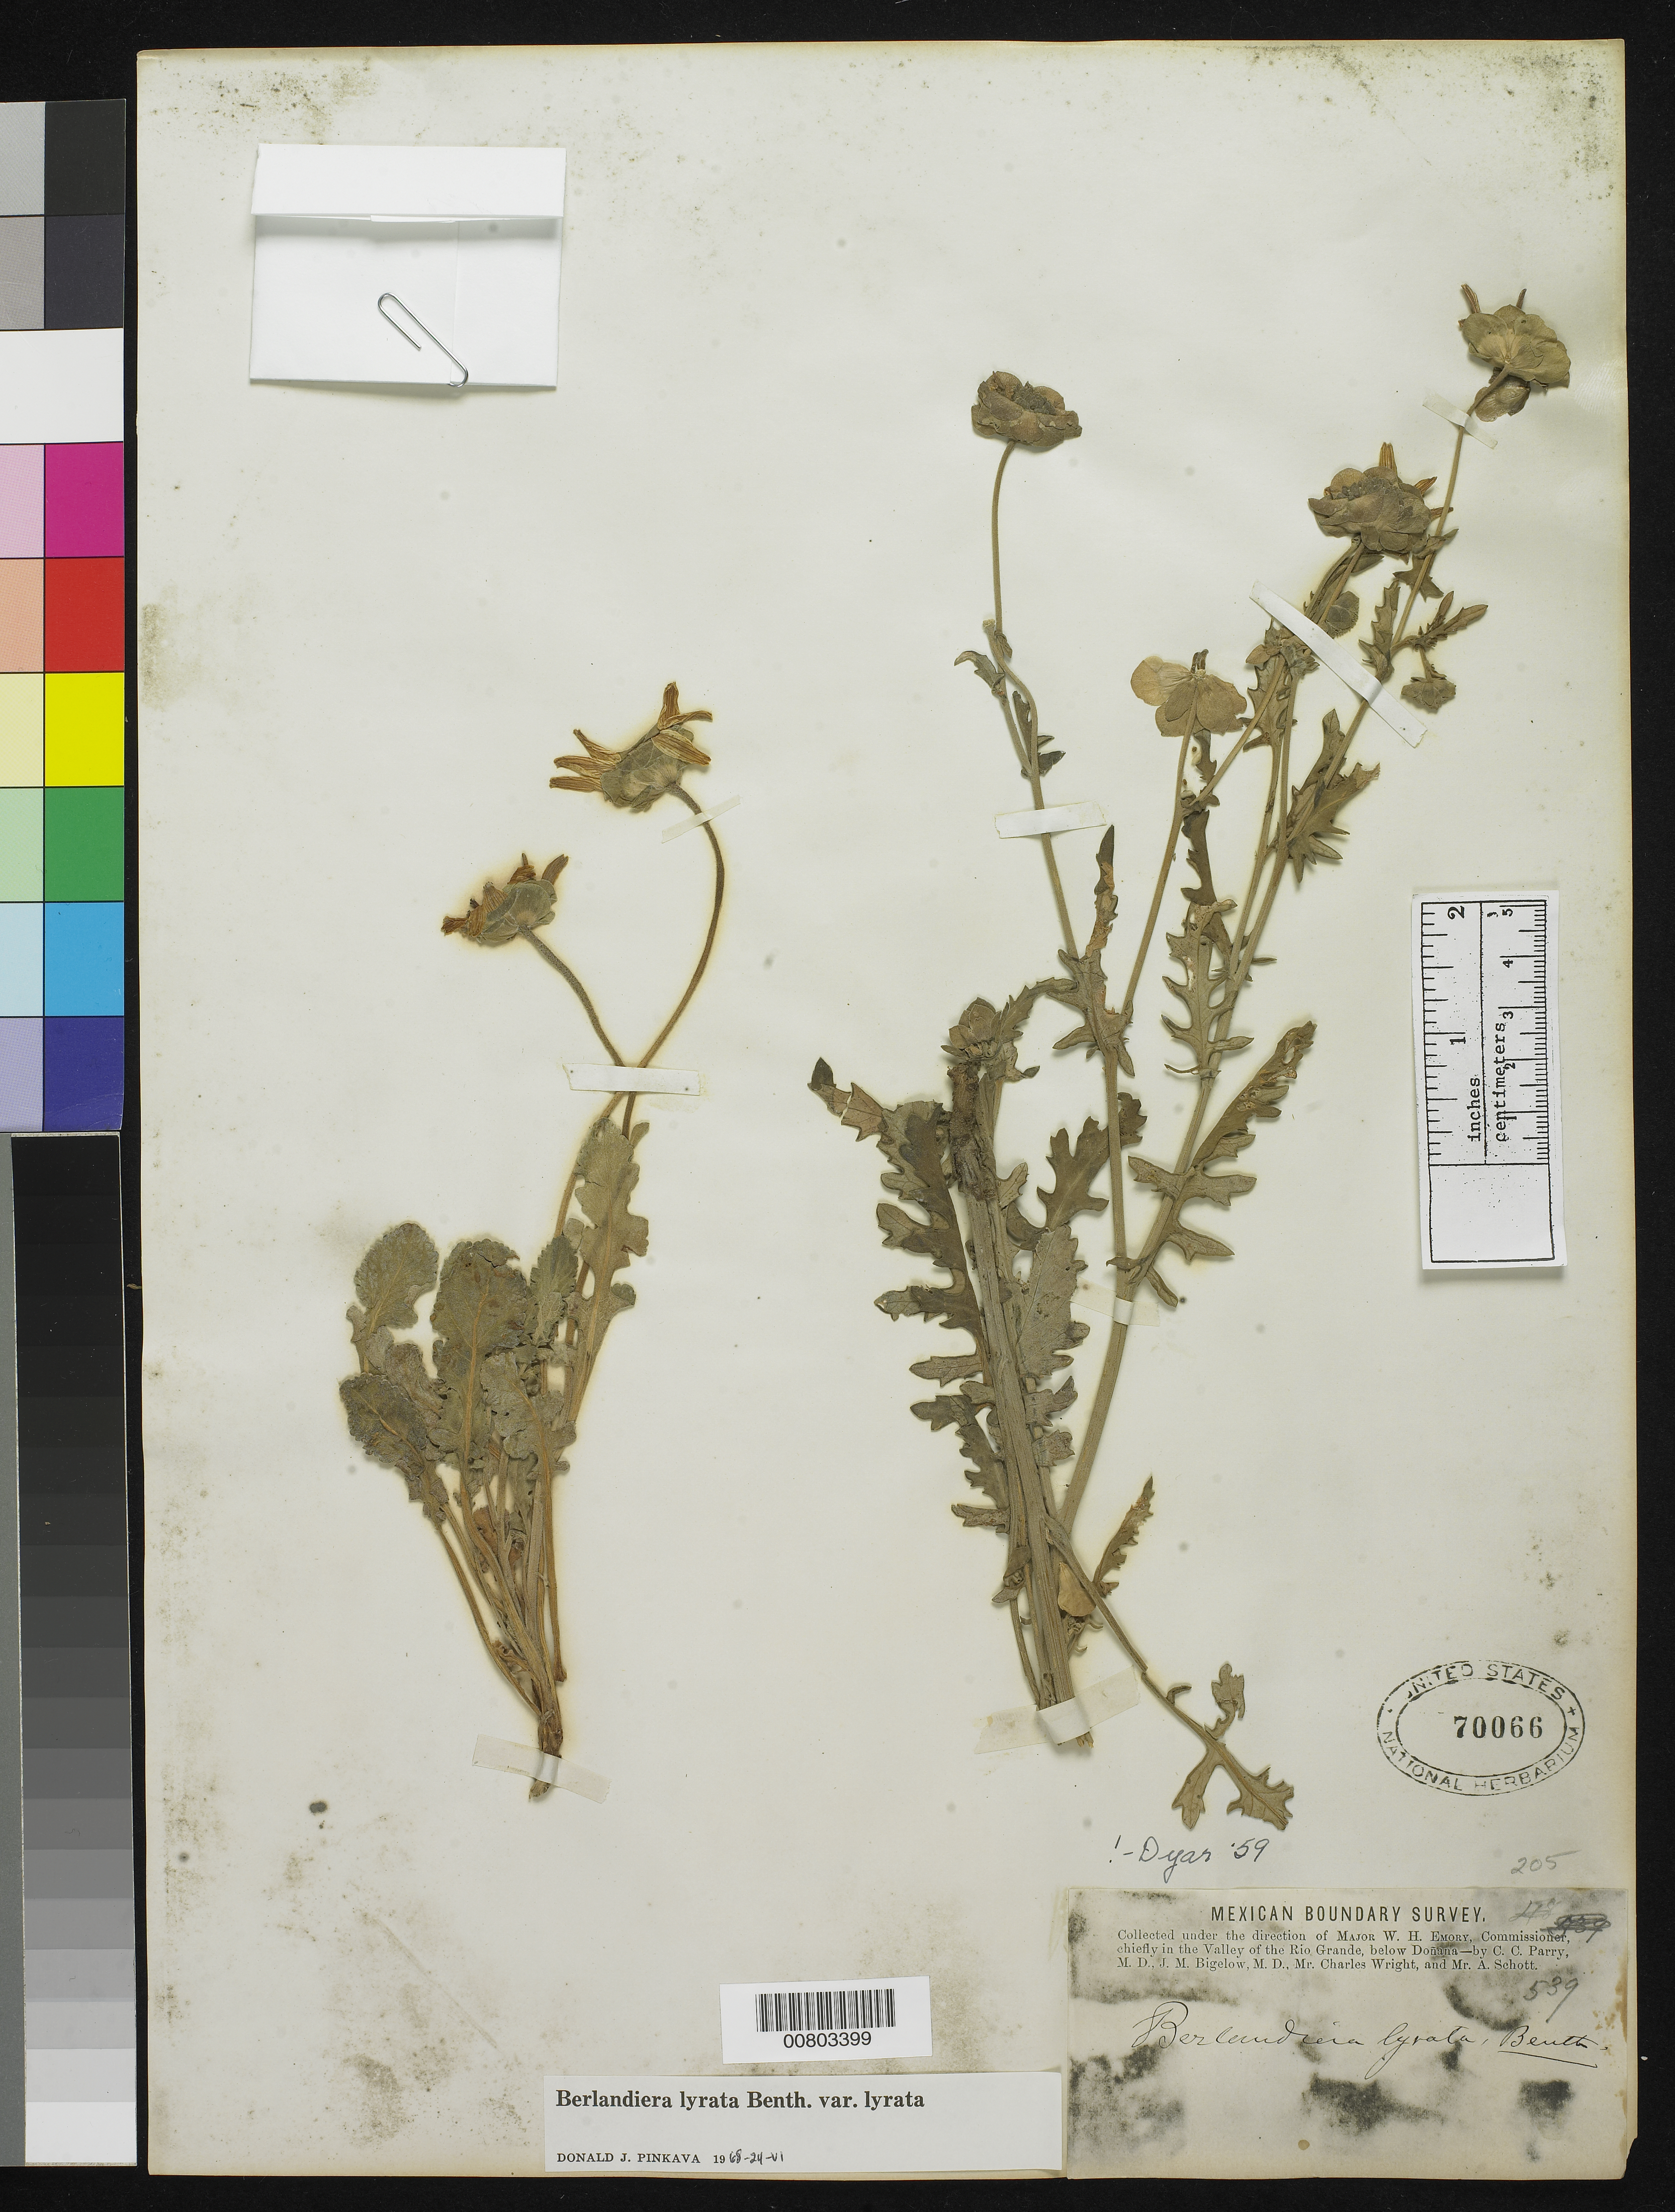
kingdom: Plantae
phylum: Tracheophyta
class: Magnoliopsida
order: Asterales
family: Asteraceae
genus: Berlandiera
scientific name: Berlandiera lyrata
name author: Benth.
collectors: C. C. Parry, J. M. Bigelow, C. Wright & A. C. V. Schott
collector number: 539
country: United States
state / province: New Mexico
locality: Valley of the Rio Grande, below Doñana, New Mexico.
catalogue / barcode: US 70066